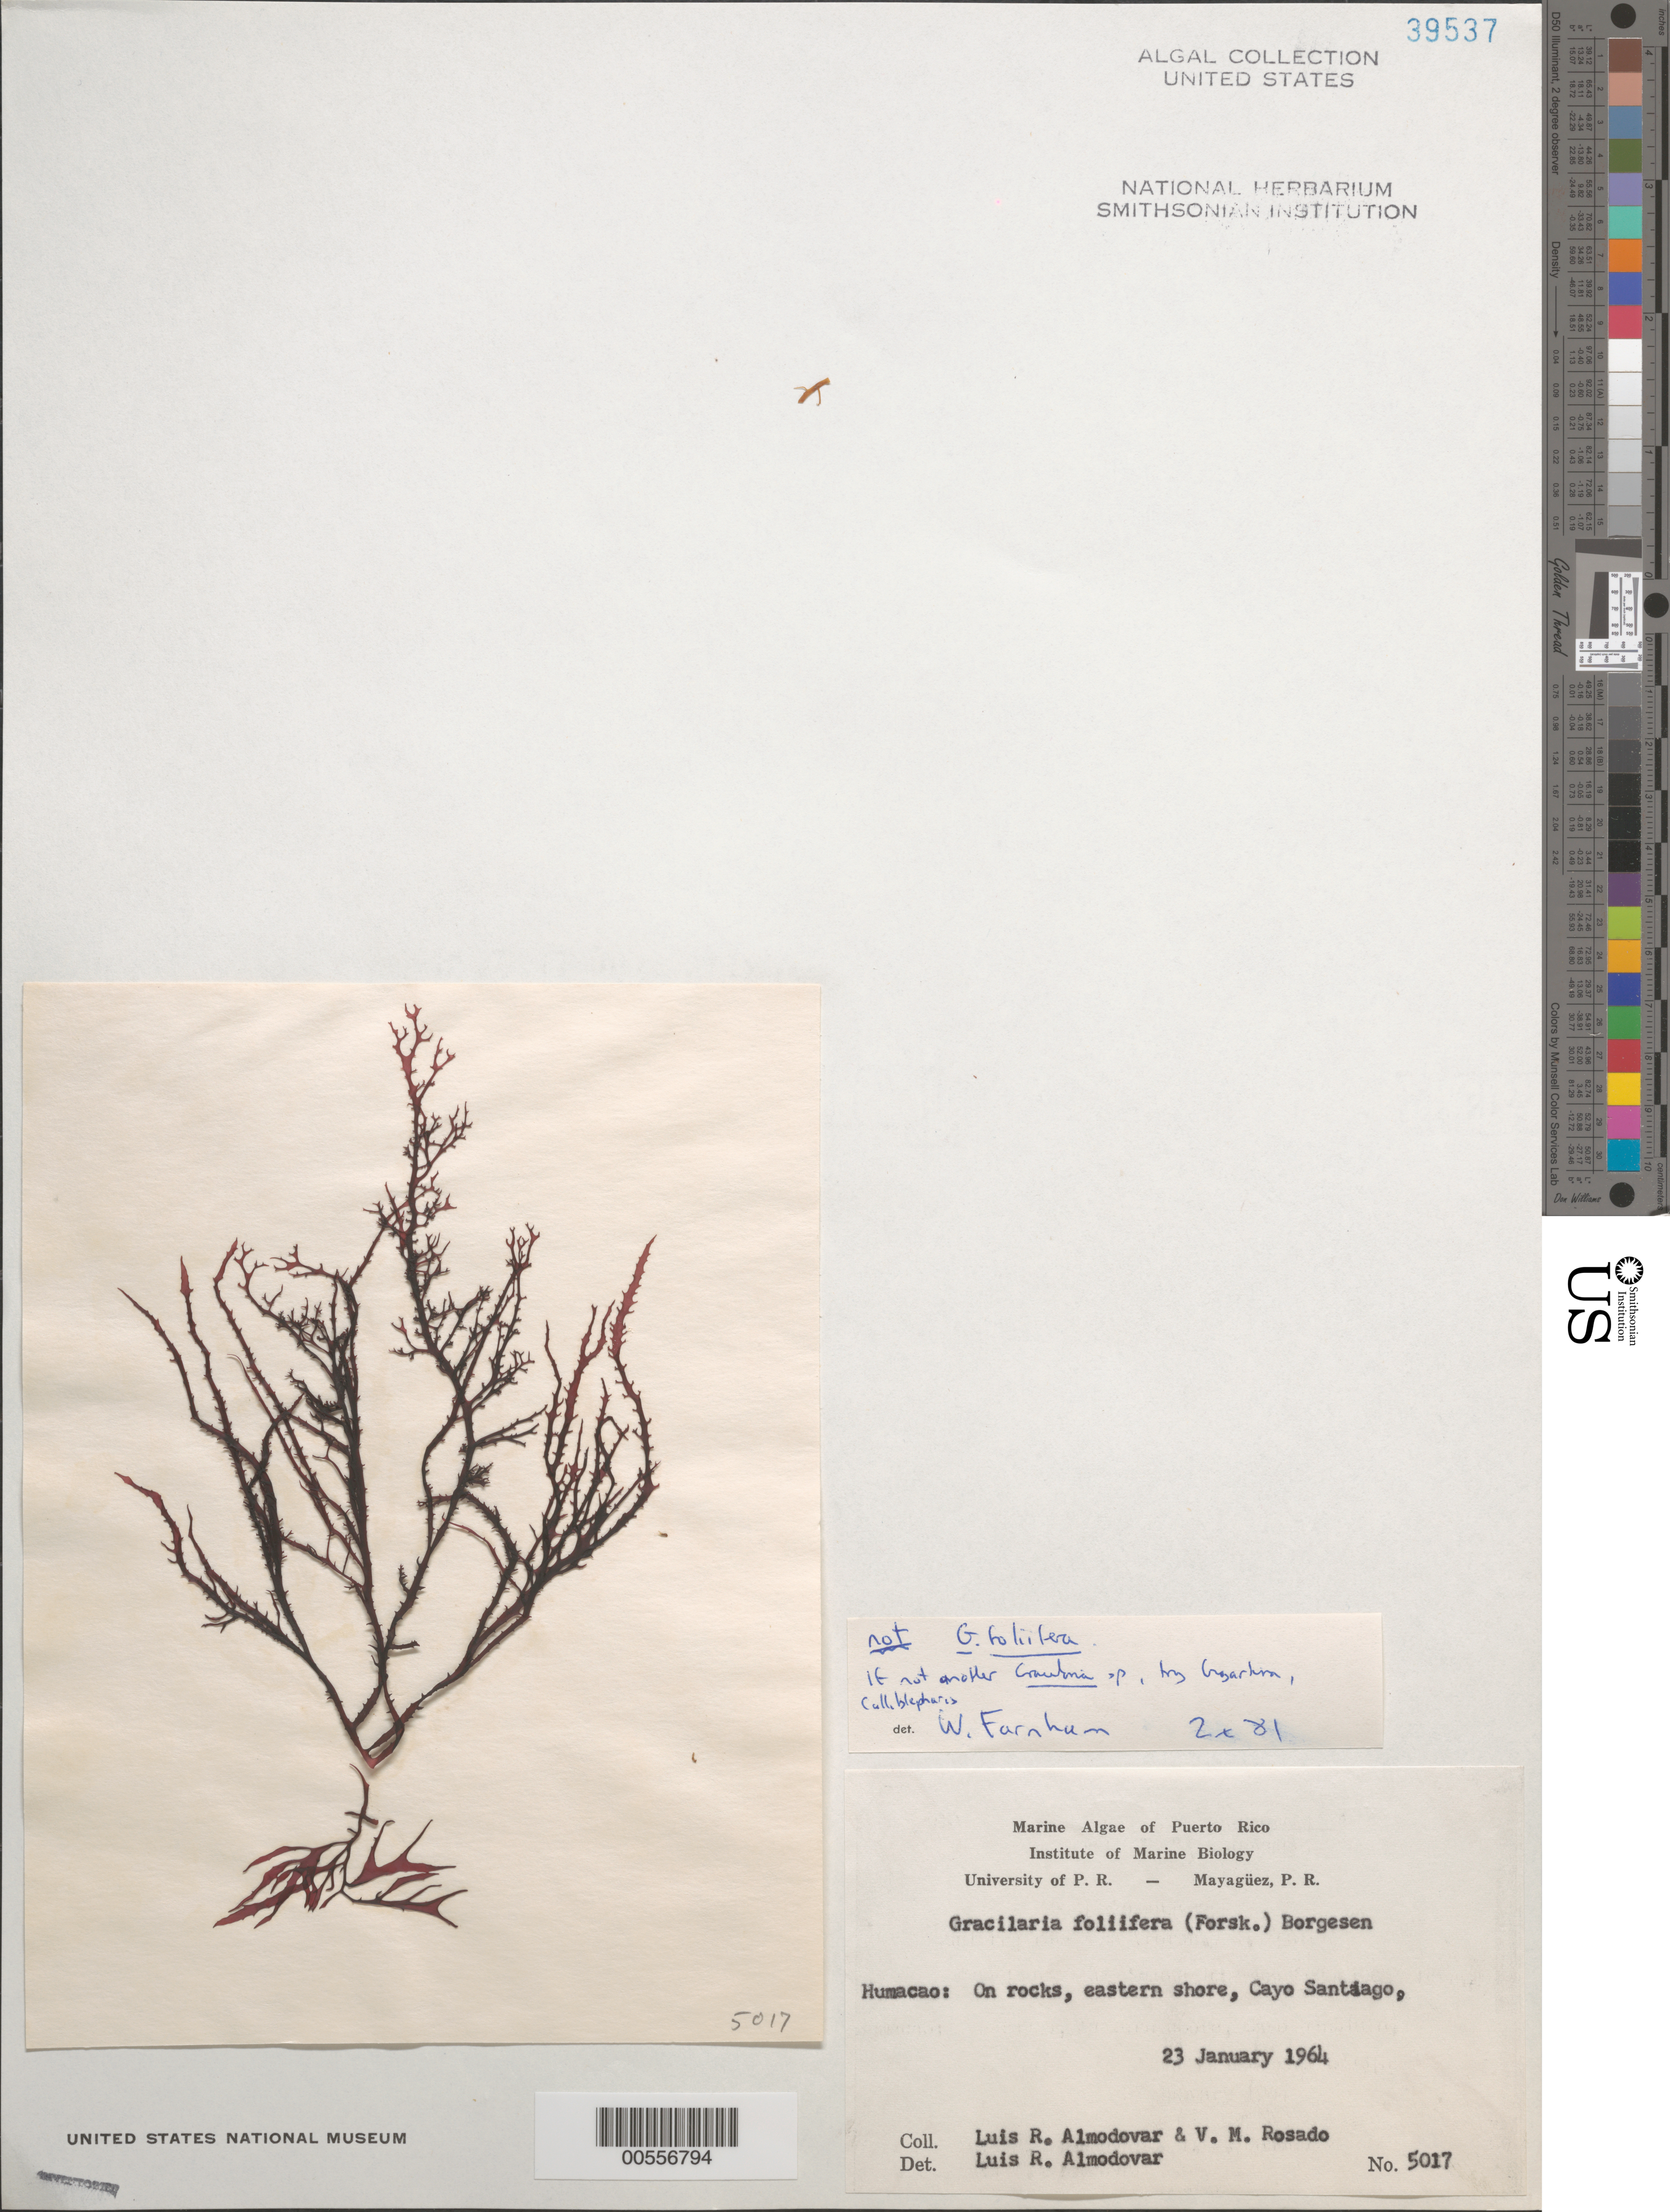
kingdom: Plantae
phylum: Rhodophyta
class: Florideophyceae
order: Gracilariales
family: Gracilariaceae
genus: Gracilaria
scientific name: Gracilaria foliifera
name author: (Forssk.) Børgesen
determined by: Almodovar, L. R.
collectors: L. Almodovar & V. Rosado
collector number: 5017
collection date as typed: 23 Jan 1964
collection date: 1964-01-23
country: Puerto Rico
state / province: Humacao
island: Cayo Santiago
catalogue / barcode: US 39537